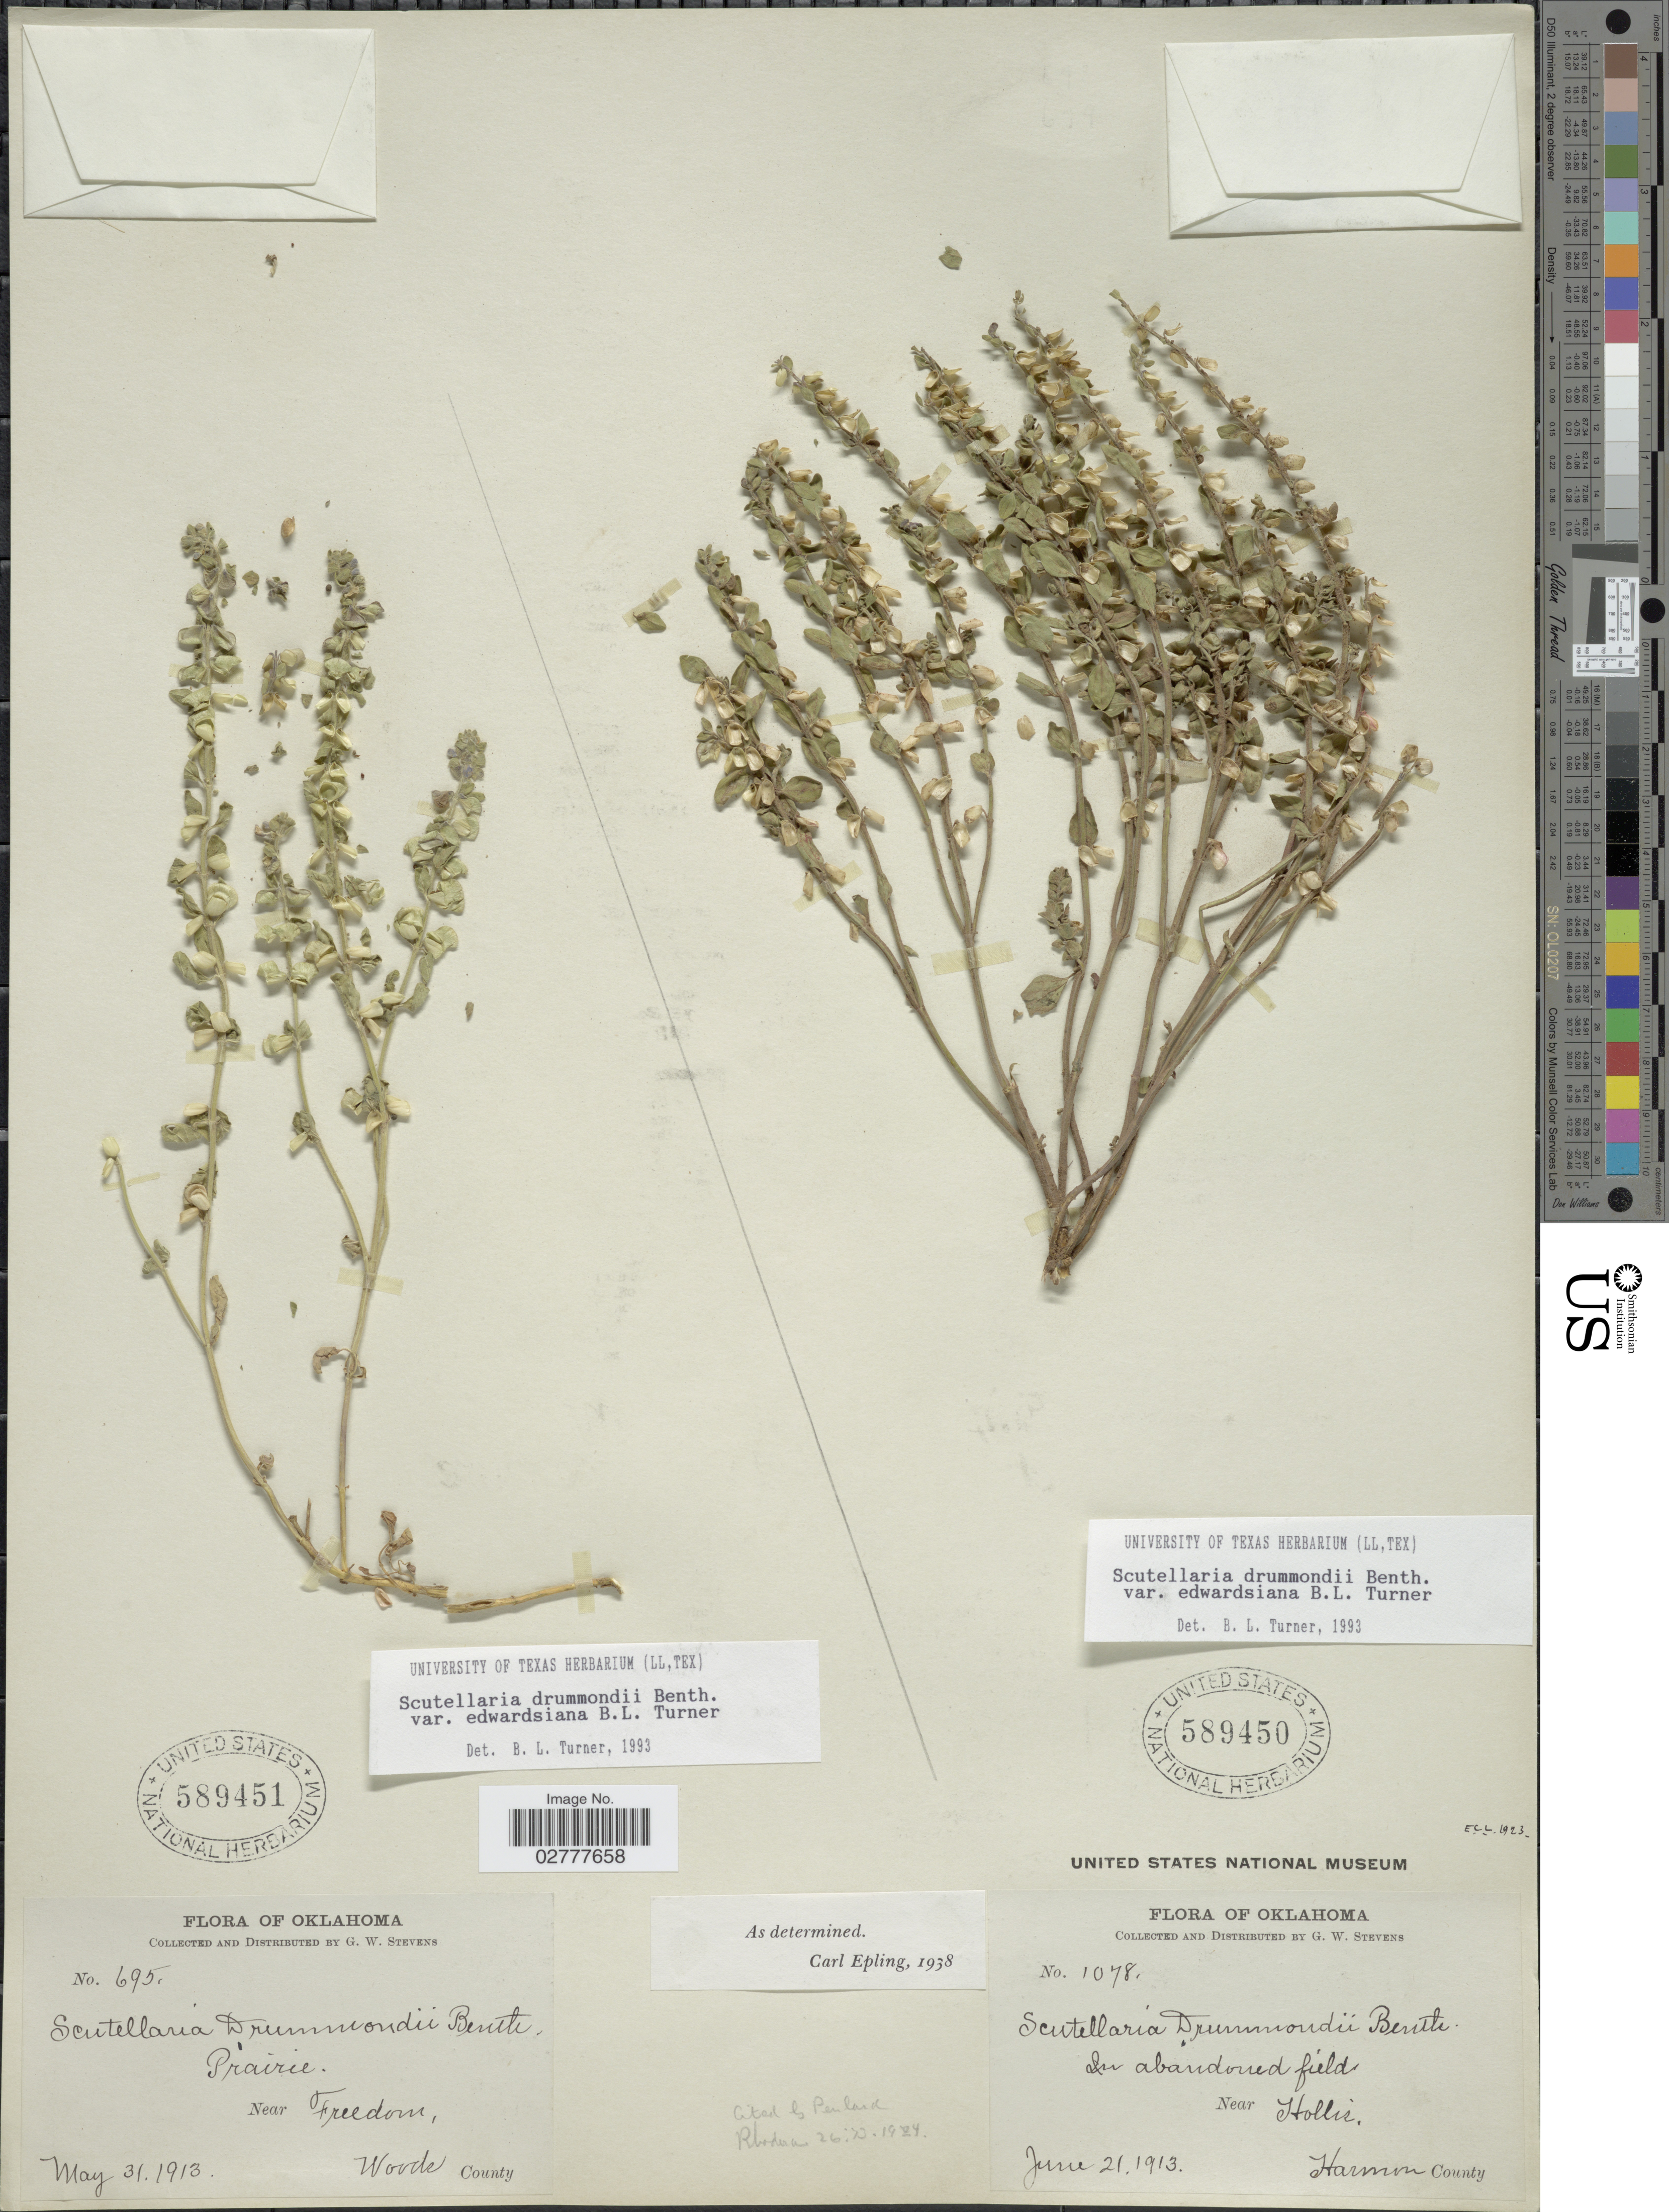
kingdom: Plantae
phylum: Tracheophyta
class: Magnoliopsida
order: Lamiales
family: Lamiaceae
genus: Scutellaria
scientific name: Scutellaria drummondii var. edwardsiana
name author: Benth.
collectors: G. W. Stevens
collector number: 695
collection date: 1913-05-31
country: United States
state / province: Oklahoma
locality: Near Freedom, Woods County.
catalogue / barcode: US 589451